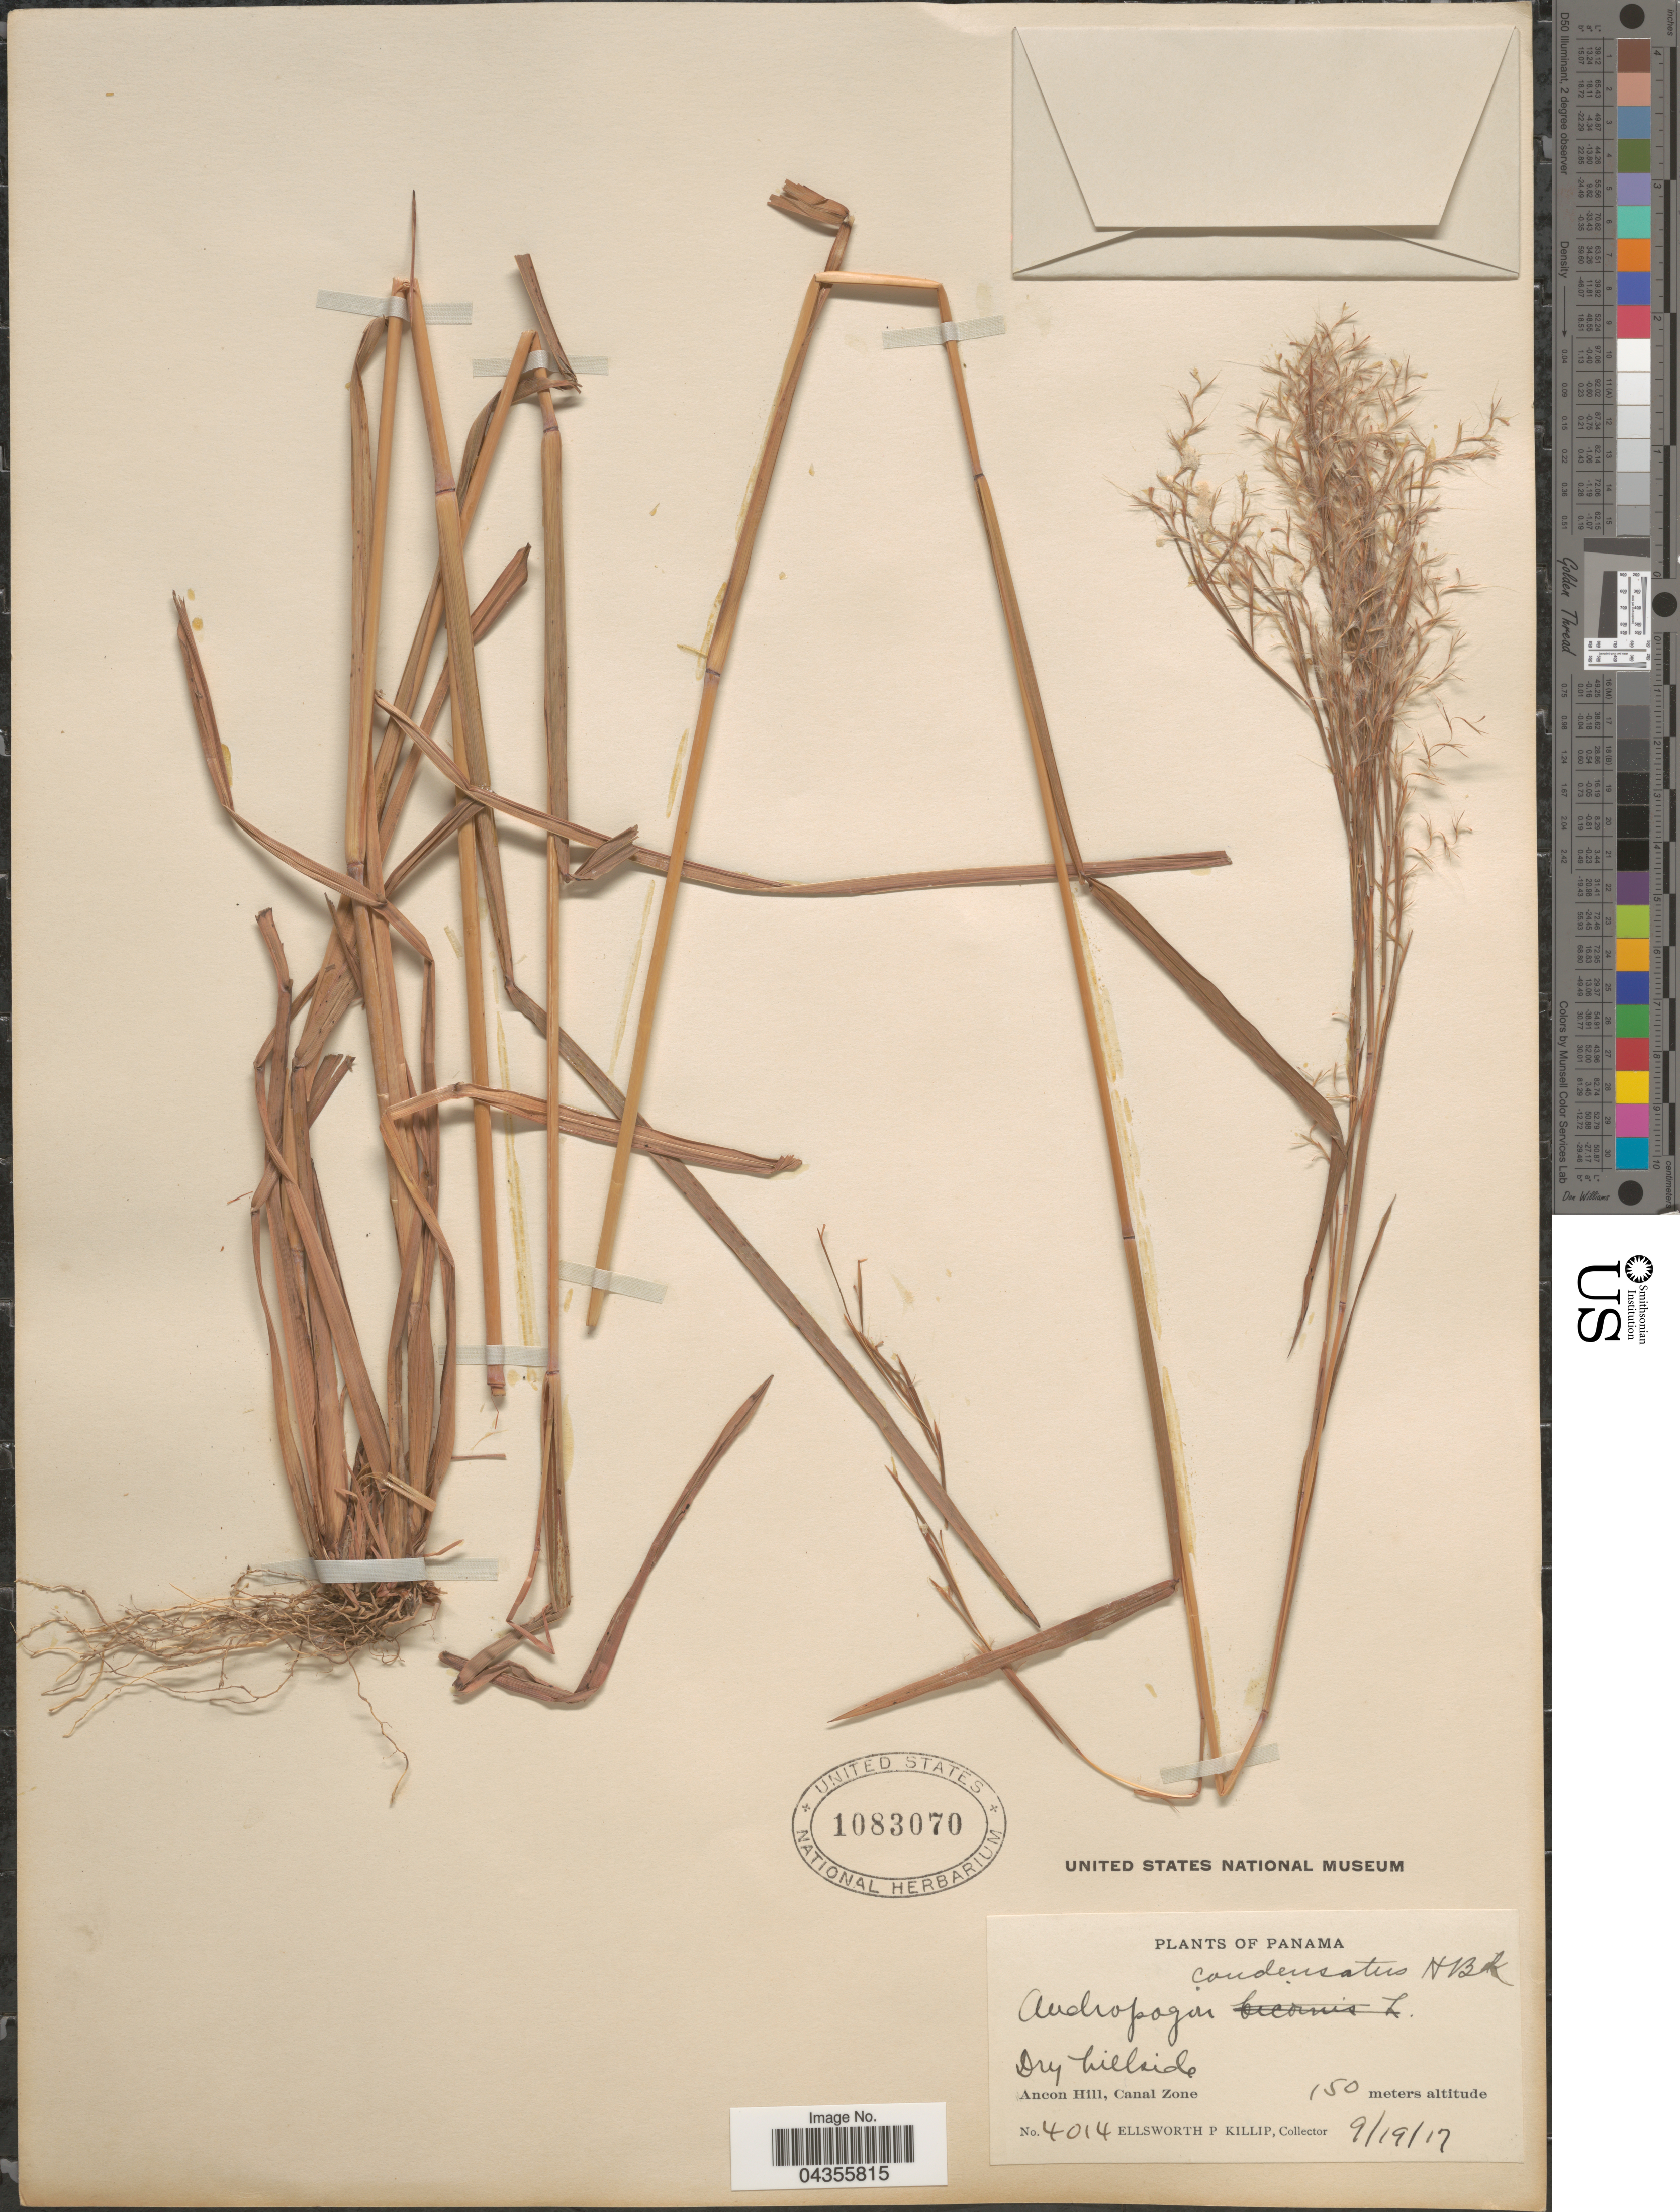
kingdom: Plantae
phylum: Tracheophyta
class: Liliopsida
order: Poales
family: Poaceae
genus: Schizachyrium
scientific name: Schizachyrium condensatum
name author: (Kunth) Nees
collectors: E. P. Killip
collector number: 4014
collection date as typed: Transcribed d/m/y: 19/9/17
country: Panama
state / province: Colón / Panamá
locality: Dry hillside. Ancon Hill, Canal Zone.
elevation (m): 150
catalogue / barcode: US 1083070